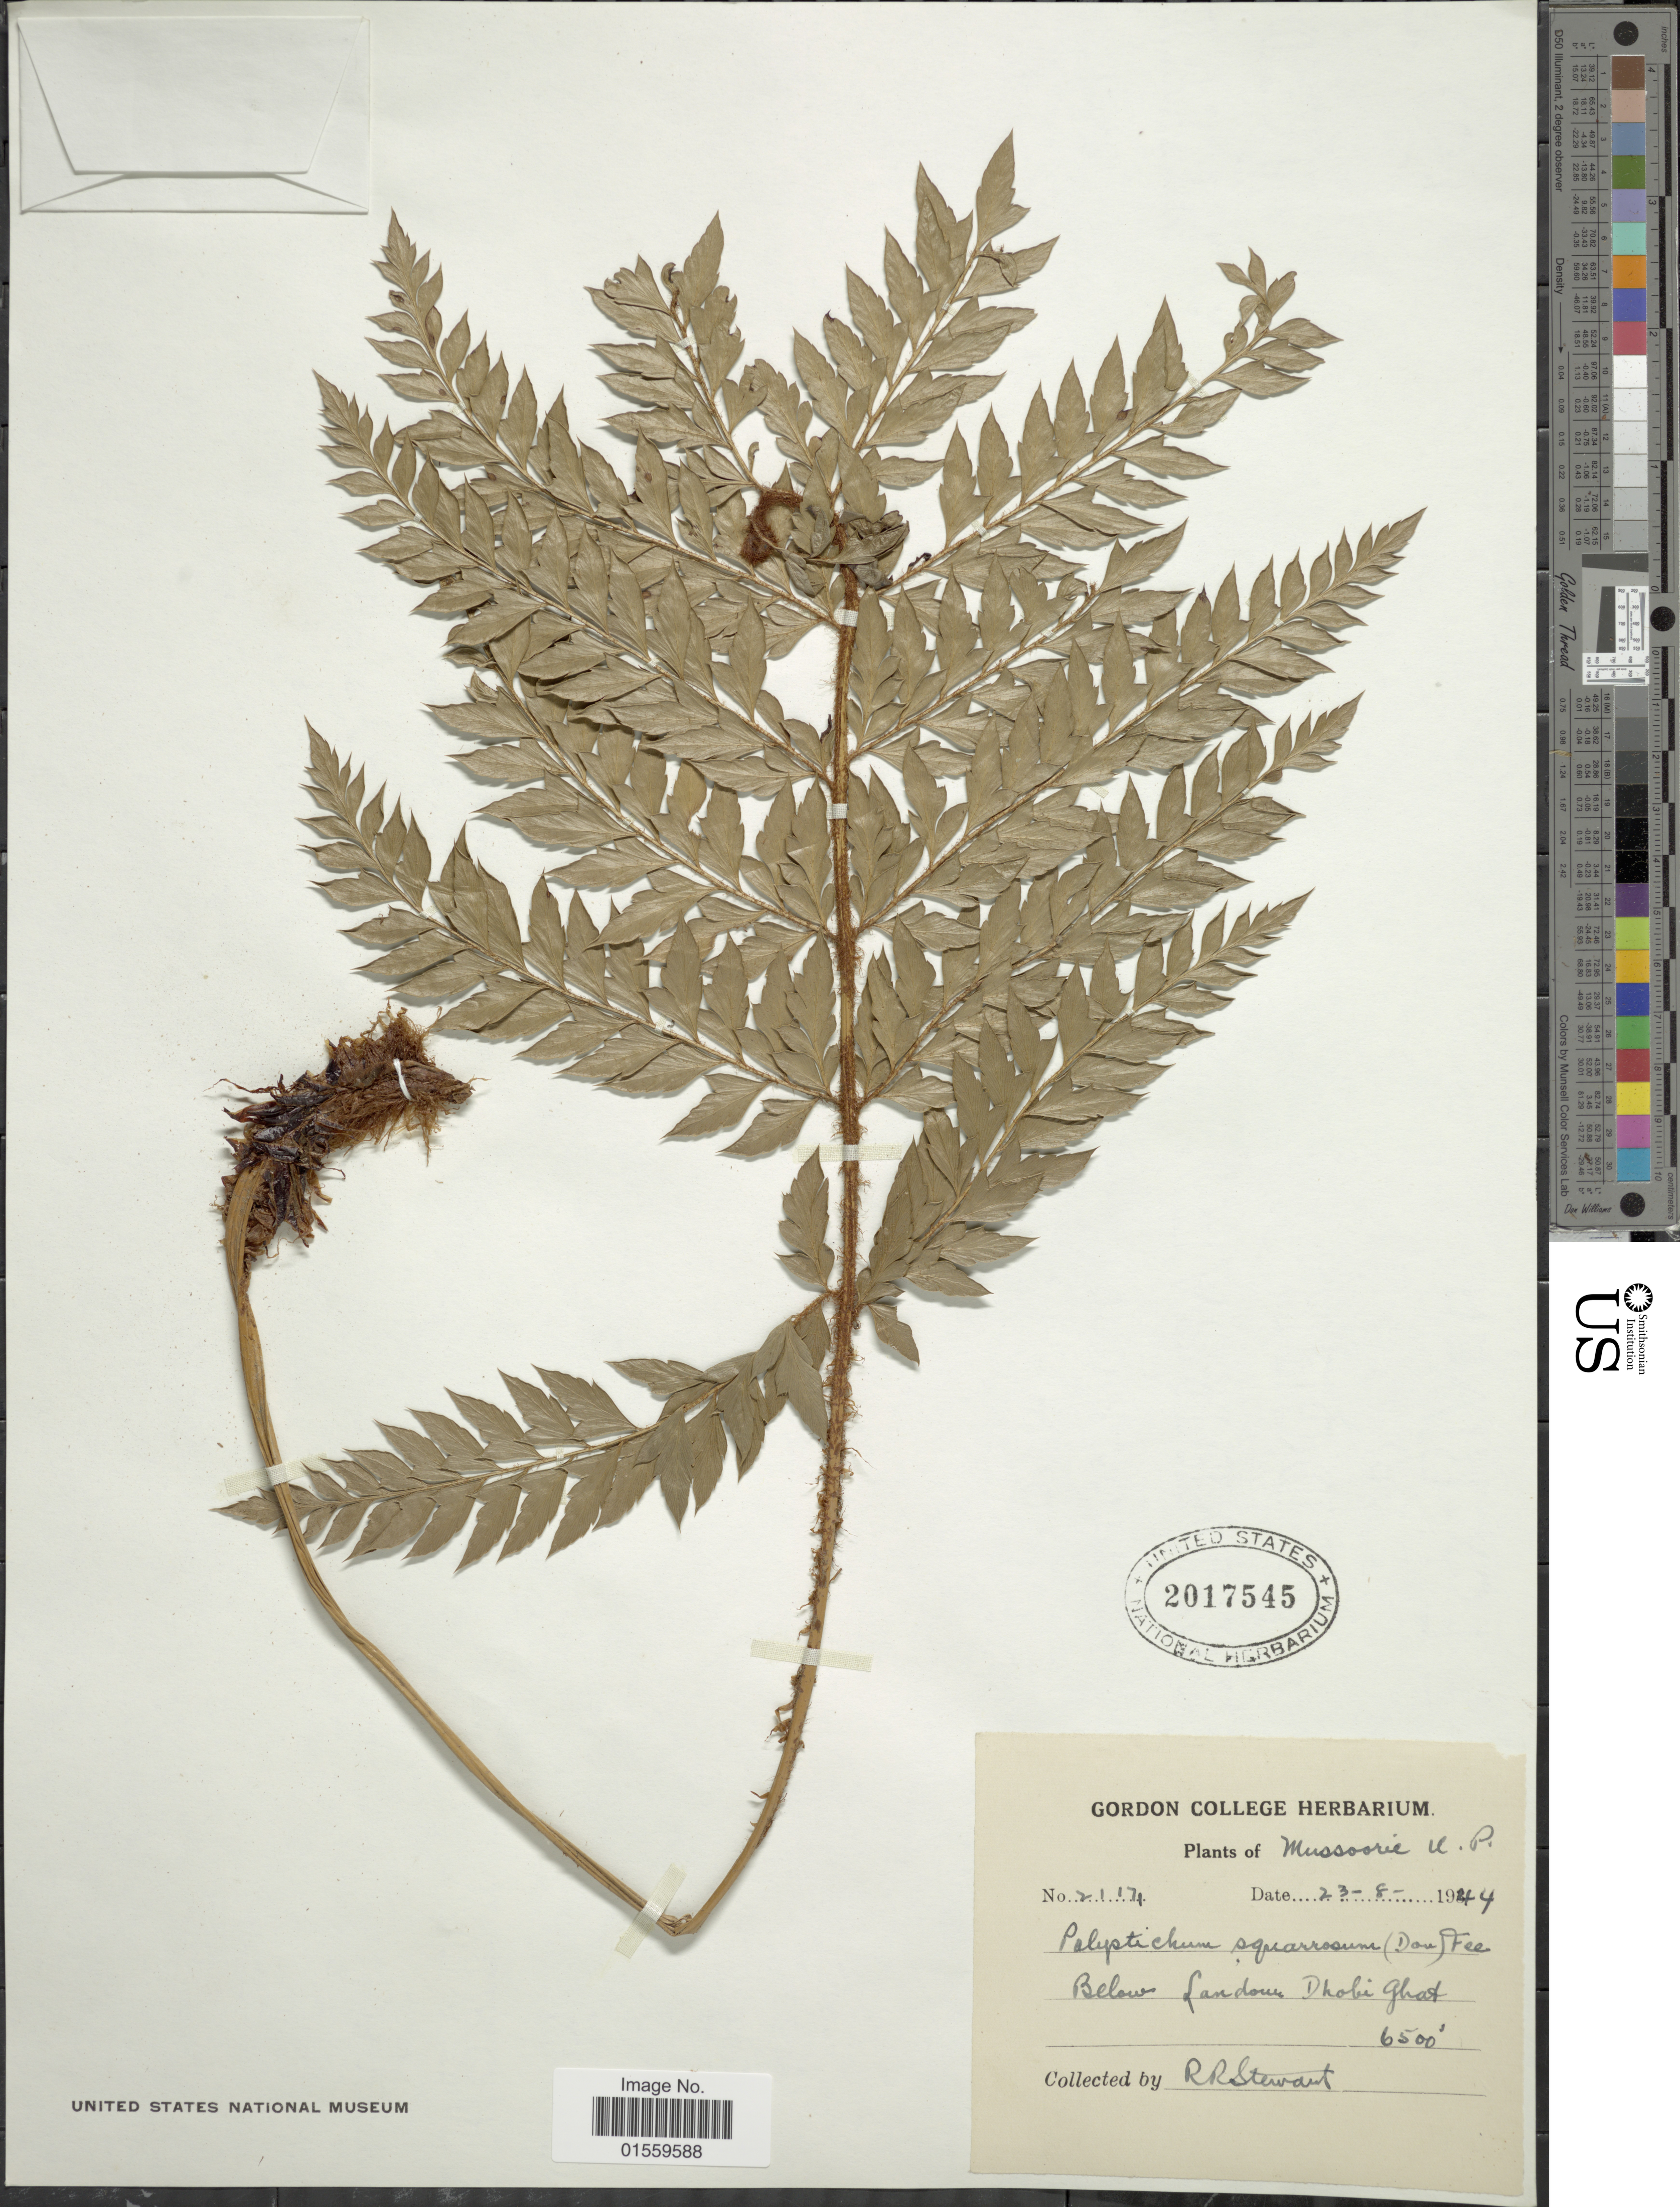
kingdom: Plantae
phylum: Tracheophyta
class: Polypodiopsida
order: Polypodiales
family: Dryopteridaceae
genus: Polystichum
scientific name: Polystichum squarrosum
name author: (D. Don) Fée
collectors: R. R. Stewart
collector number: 21171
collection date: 1944-08-23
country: India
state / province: Uttar Pradesh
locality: Mussoorie U. P., Below Landour Dhobi Ghat.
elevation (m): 1981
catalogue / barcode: US 2017545